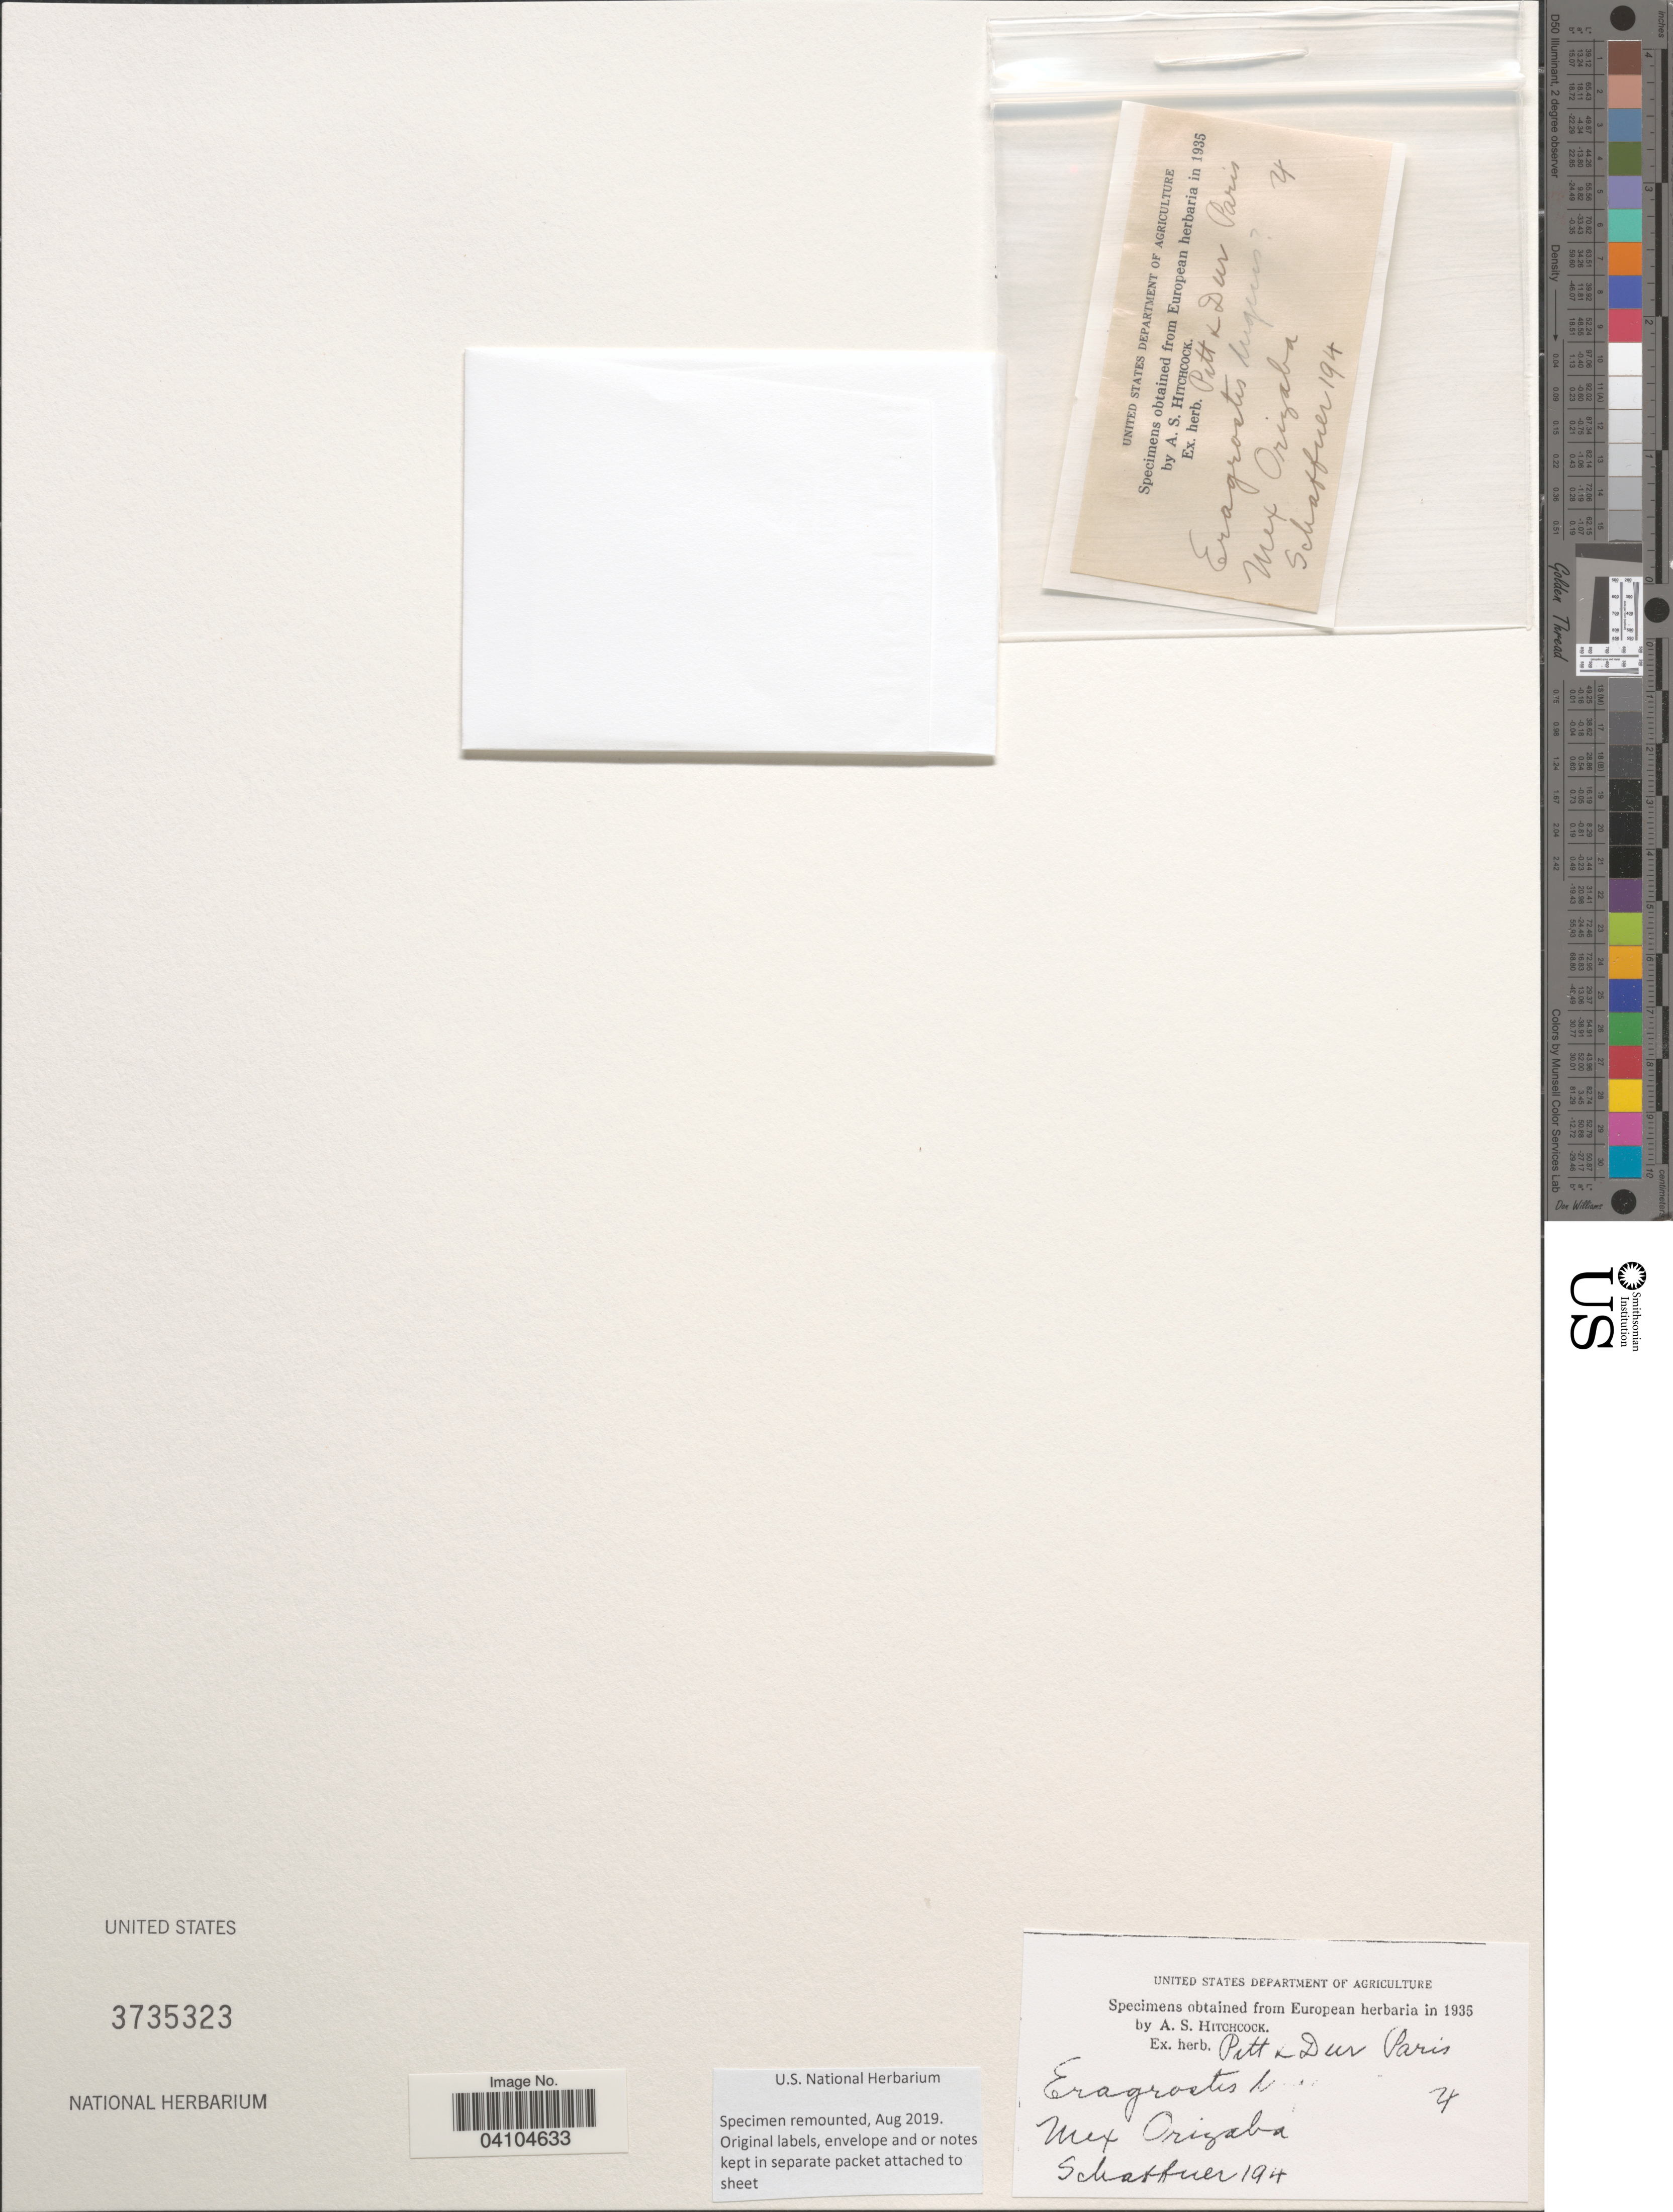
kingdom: Plantae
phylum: Tracheophyta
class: Liliopsida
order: Poales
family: Poaceae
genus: Eragrostis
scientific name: Eragrostis sp.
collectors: -. Schaffner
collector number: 194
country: Mexico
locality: Orizaba.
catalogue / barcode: US 3735323